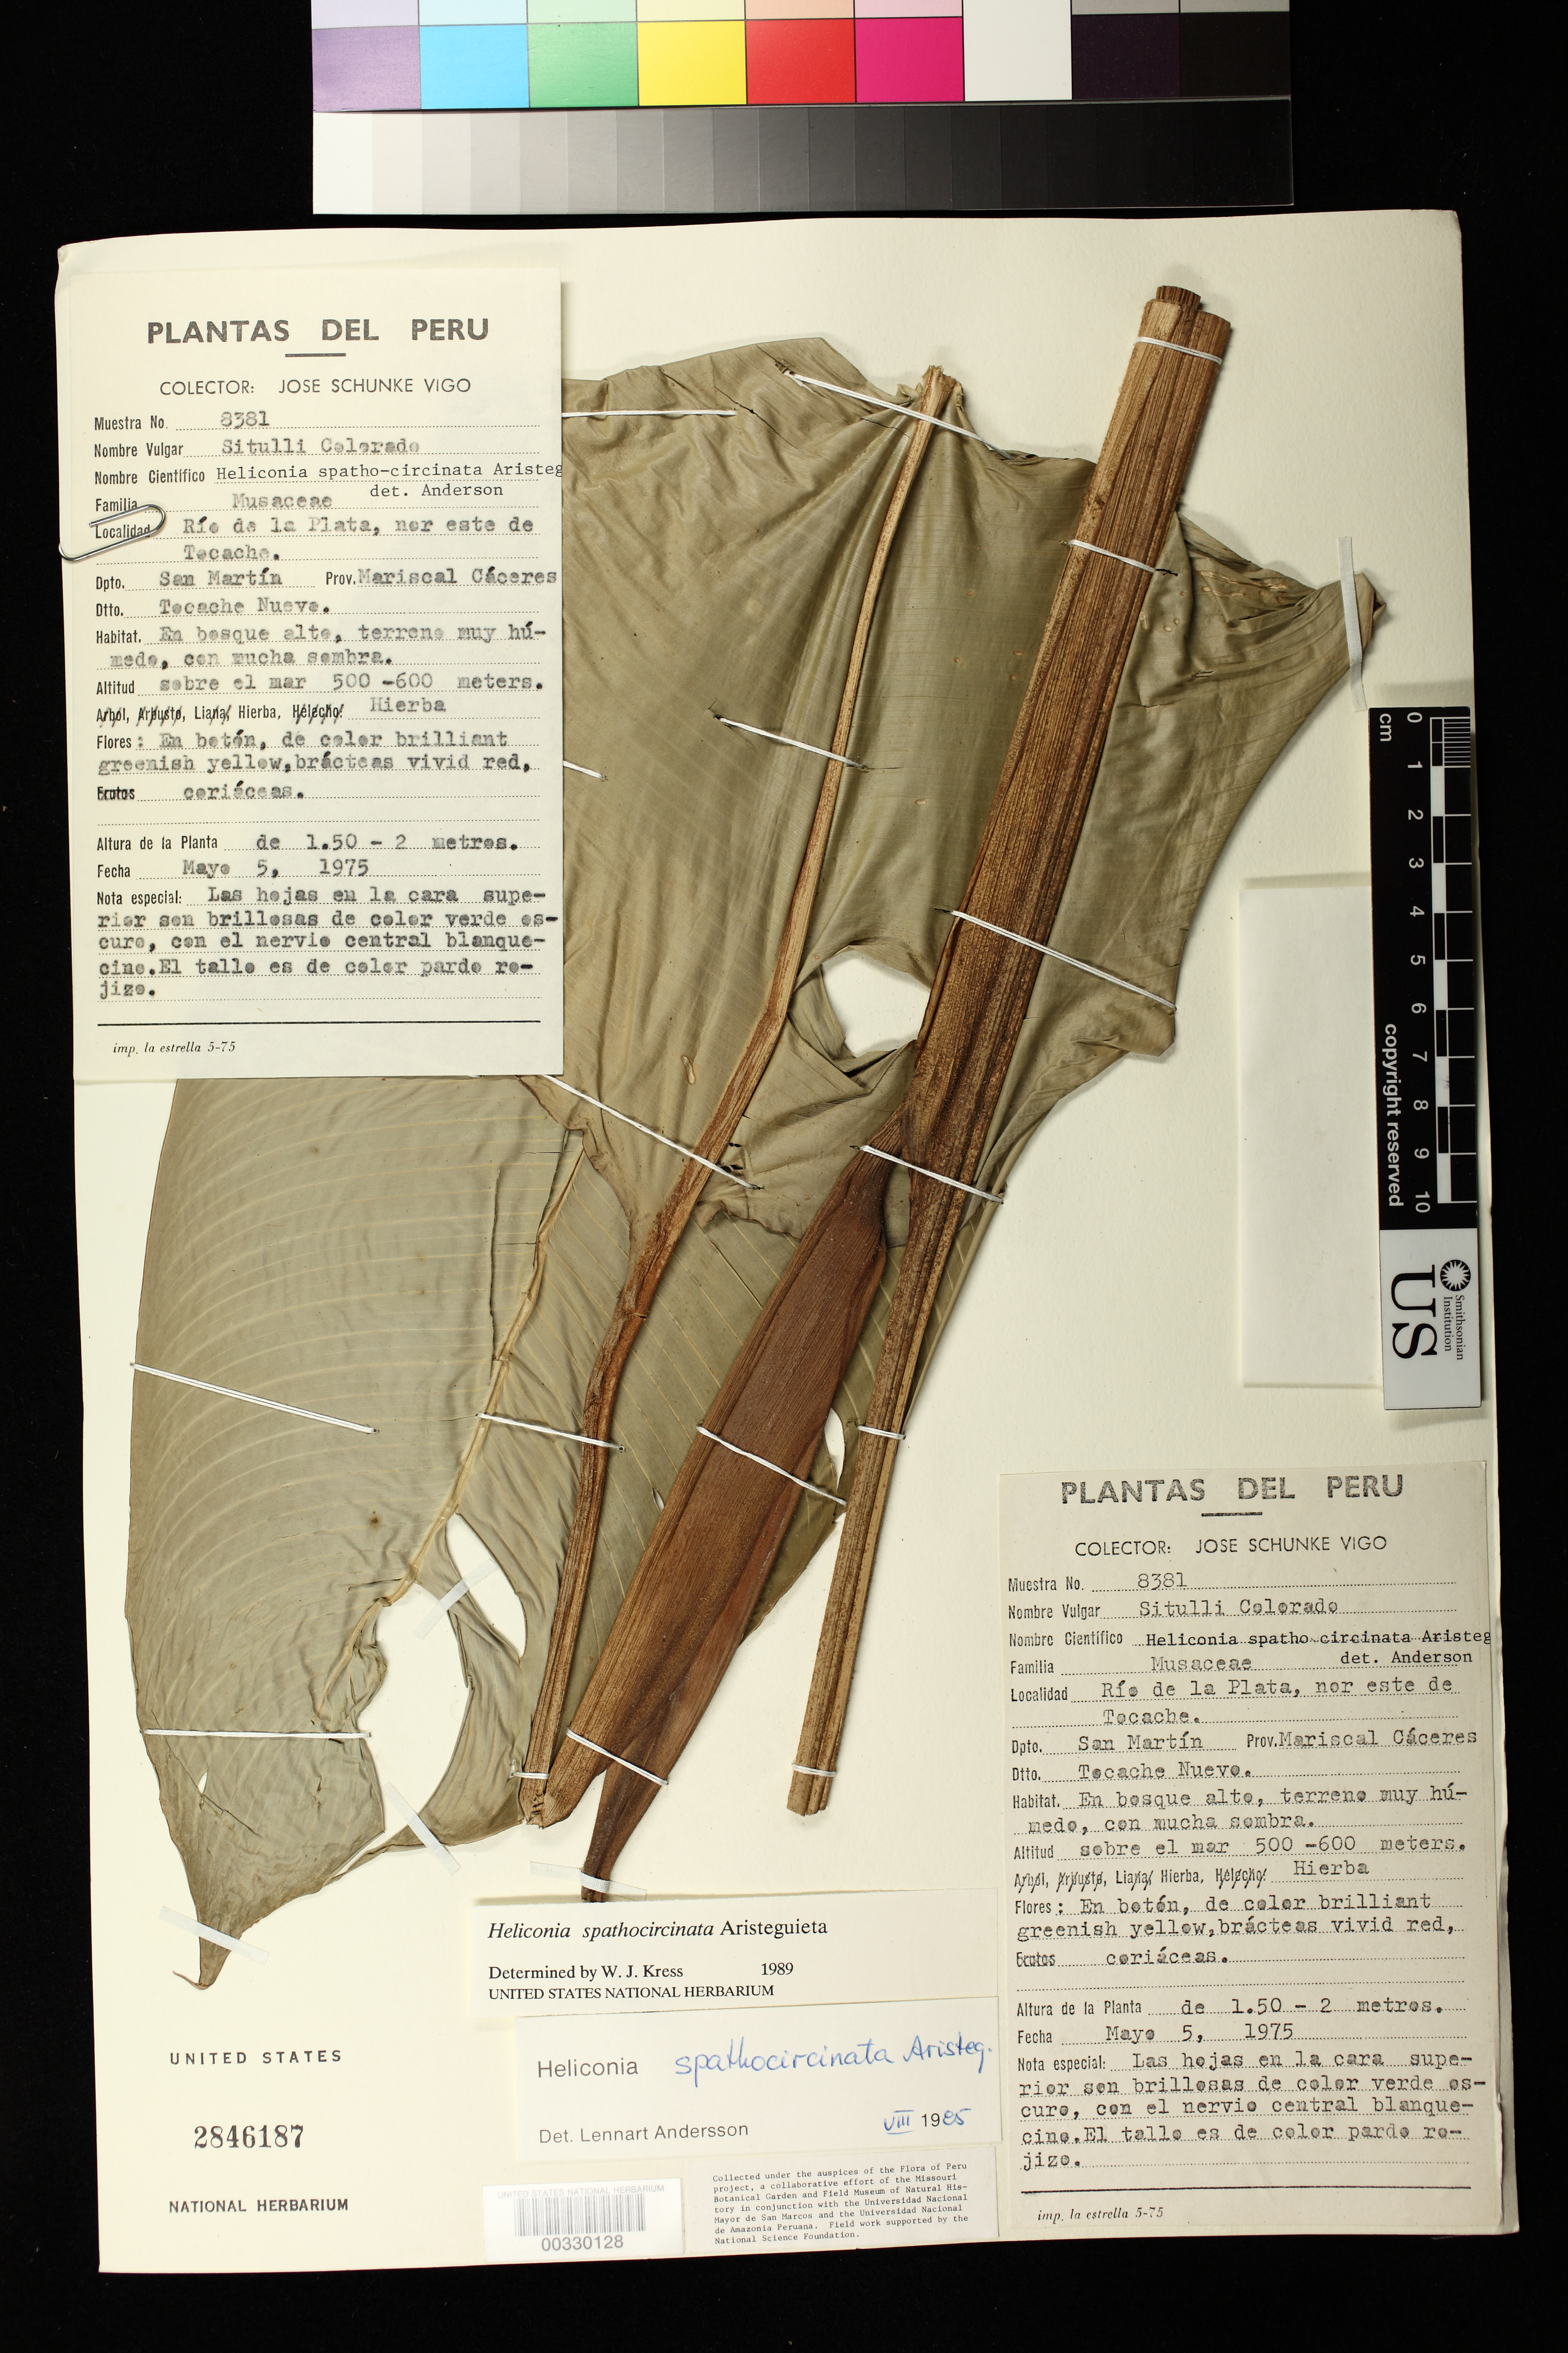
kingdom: Plantae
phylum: Tracheophyta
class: Liliopsida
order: Zingiberales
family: Heliconiaceae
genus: Heliconia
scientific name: Heliconia spathocircinata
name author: Aristeg.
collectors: J. Schunke Vigo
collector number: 8381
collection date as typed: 05 May 1975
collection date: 1975-05-05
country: Peru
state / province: San Martín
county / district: Mariscal Cáceres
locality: Dtto tocache nuevo, rio de la plata, ne of tocache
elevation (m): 500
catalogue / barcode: US 2846187